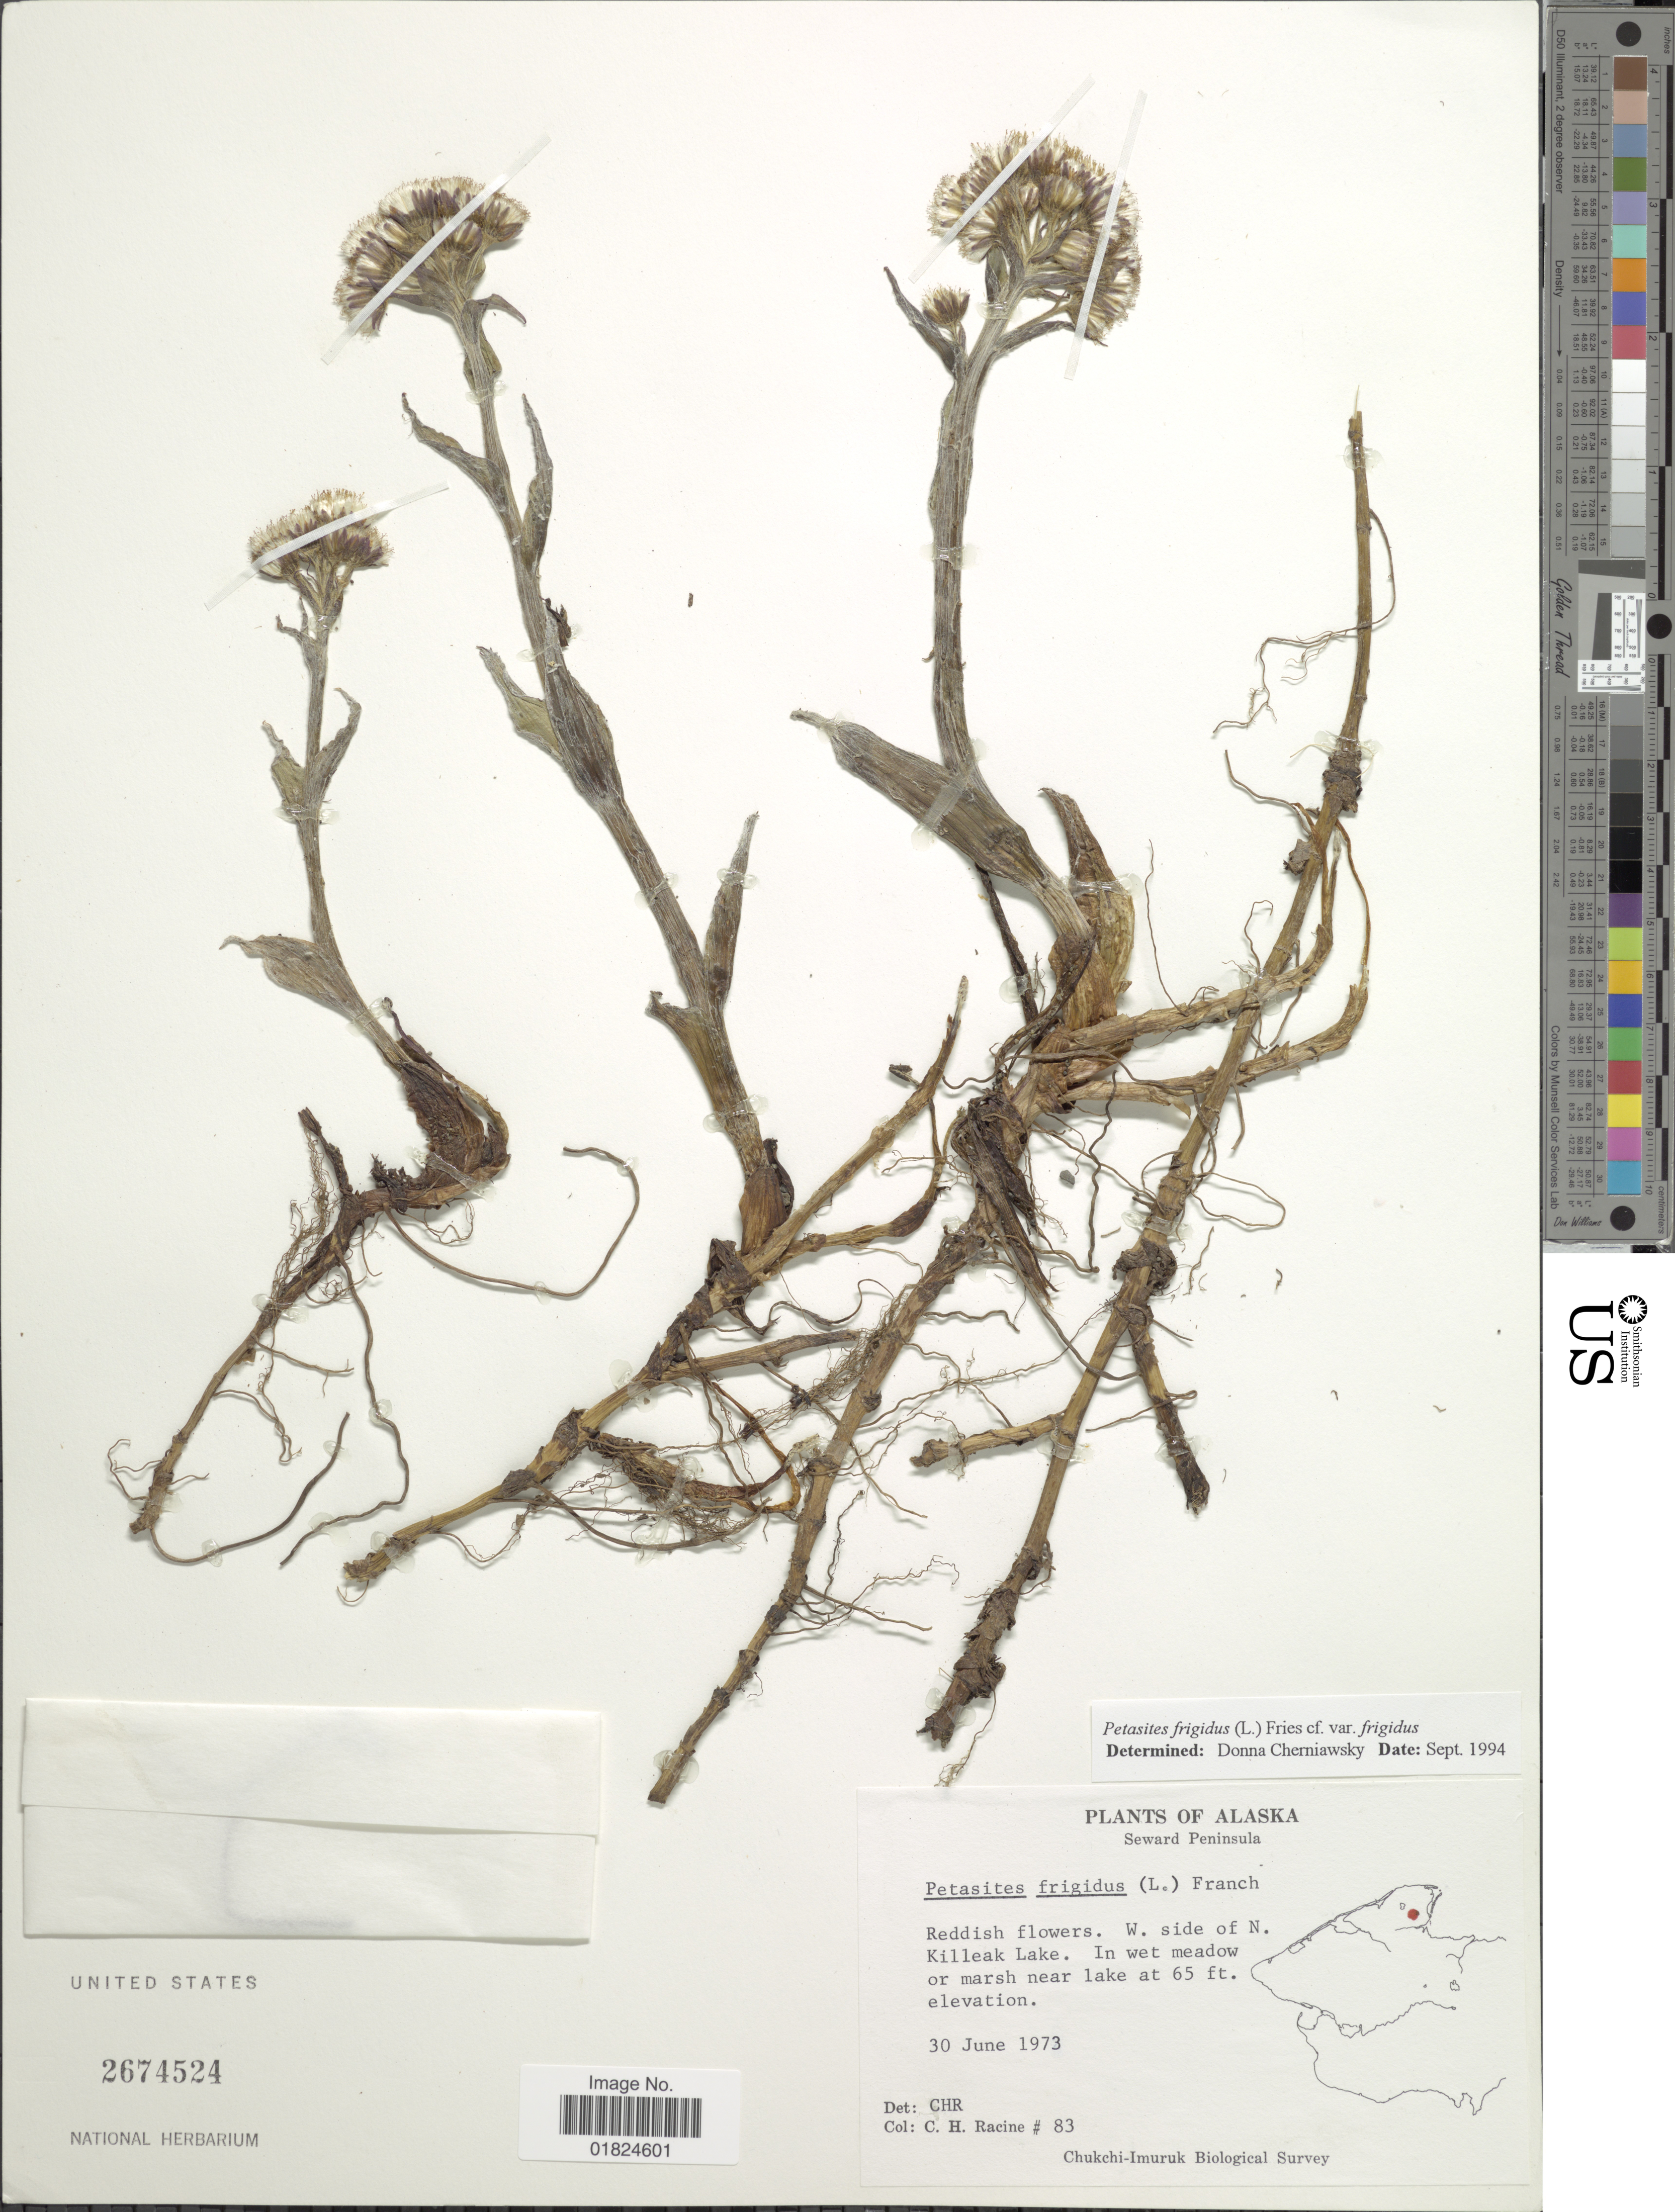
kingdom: Plantae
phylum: Tracheophyta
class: Magnoliopsida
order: Asterales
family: Asteraceae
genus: Petasites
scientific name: Petasites frigidus var. frigidus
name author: (L.) Fr.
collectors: C. Racine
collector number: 83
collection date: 1973-06-30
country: United States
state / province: Alaska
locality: Seward Peninsula. W. side of N, Killeak Lake.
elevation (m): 20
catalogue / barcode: US 2674524